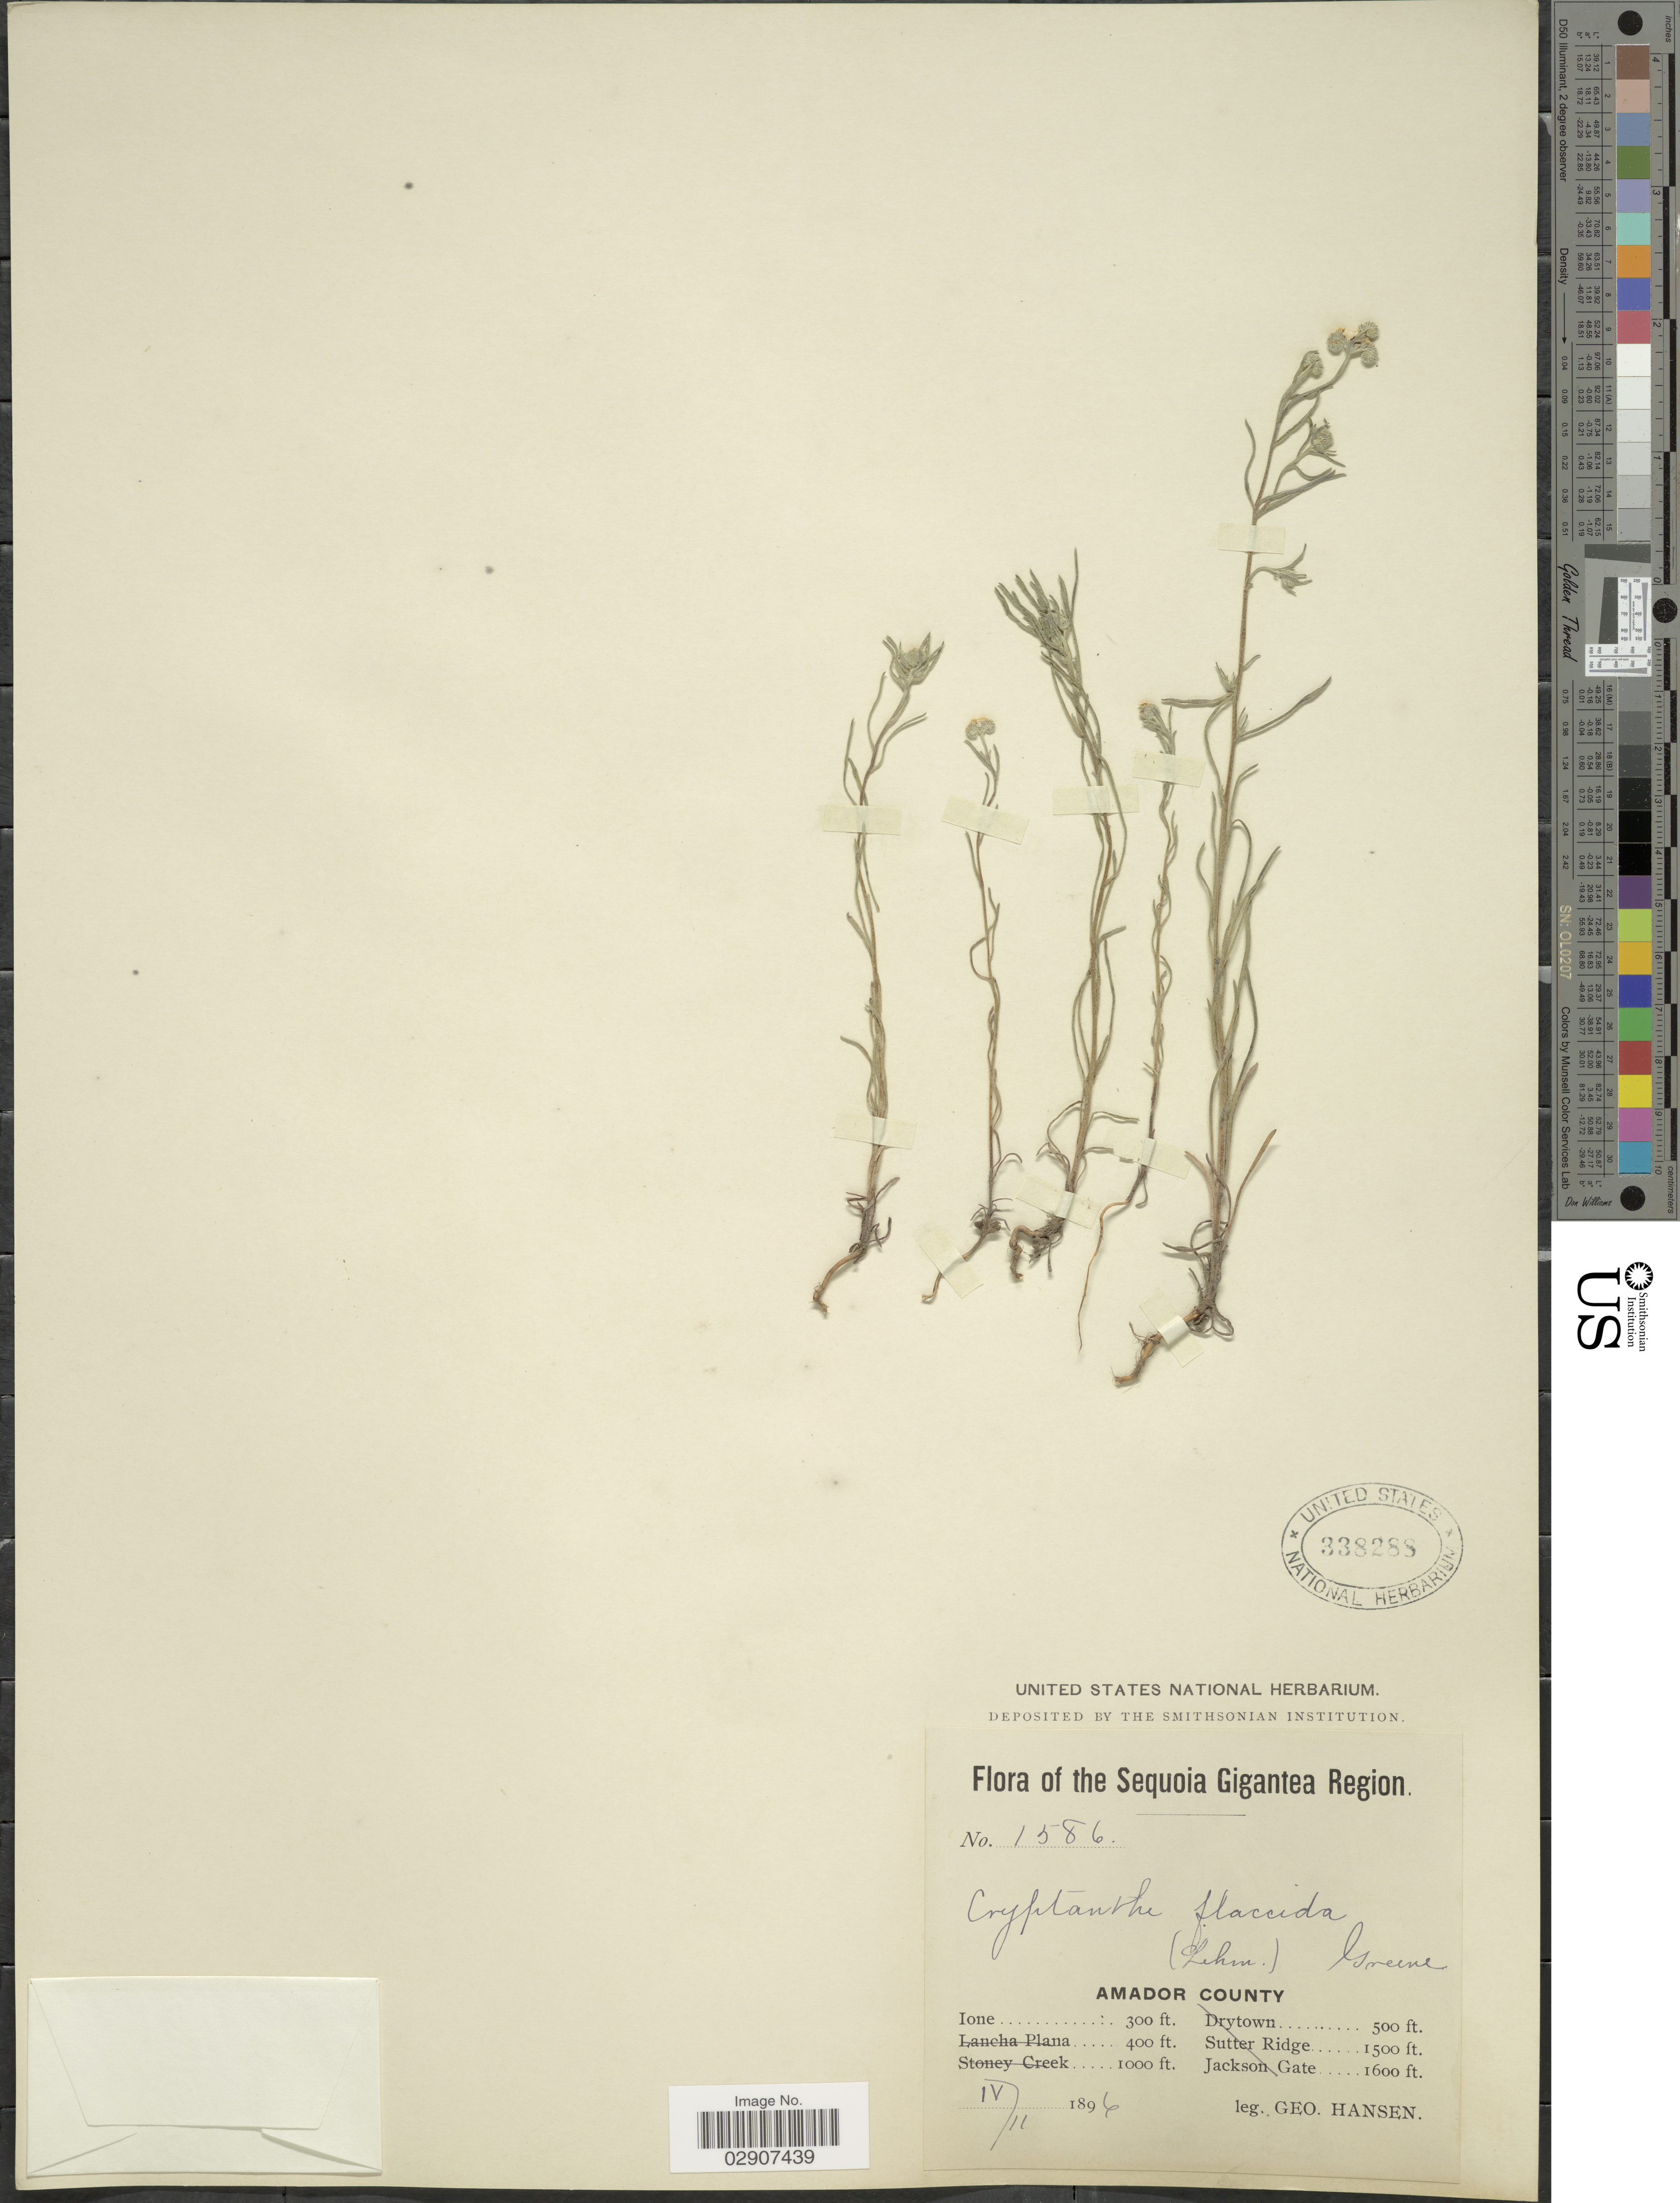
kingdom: Plantae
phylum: Tracheophyta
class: Magnoliopsida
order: Boraginales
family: Boraginaceae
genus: Cryptantha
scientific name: Cryptantha flaccida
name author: (Douglas ex Lehm.) Greene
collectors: G. Hansen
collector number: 1586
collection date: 1896-04-11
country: United States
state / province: California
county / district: Amador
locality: The Sequoia Gigantea Region, Amador County, Ione.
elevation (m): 91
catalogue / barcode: US 338288